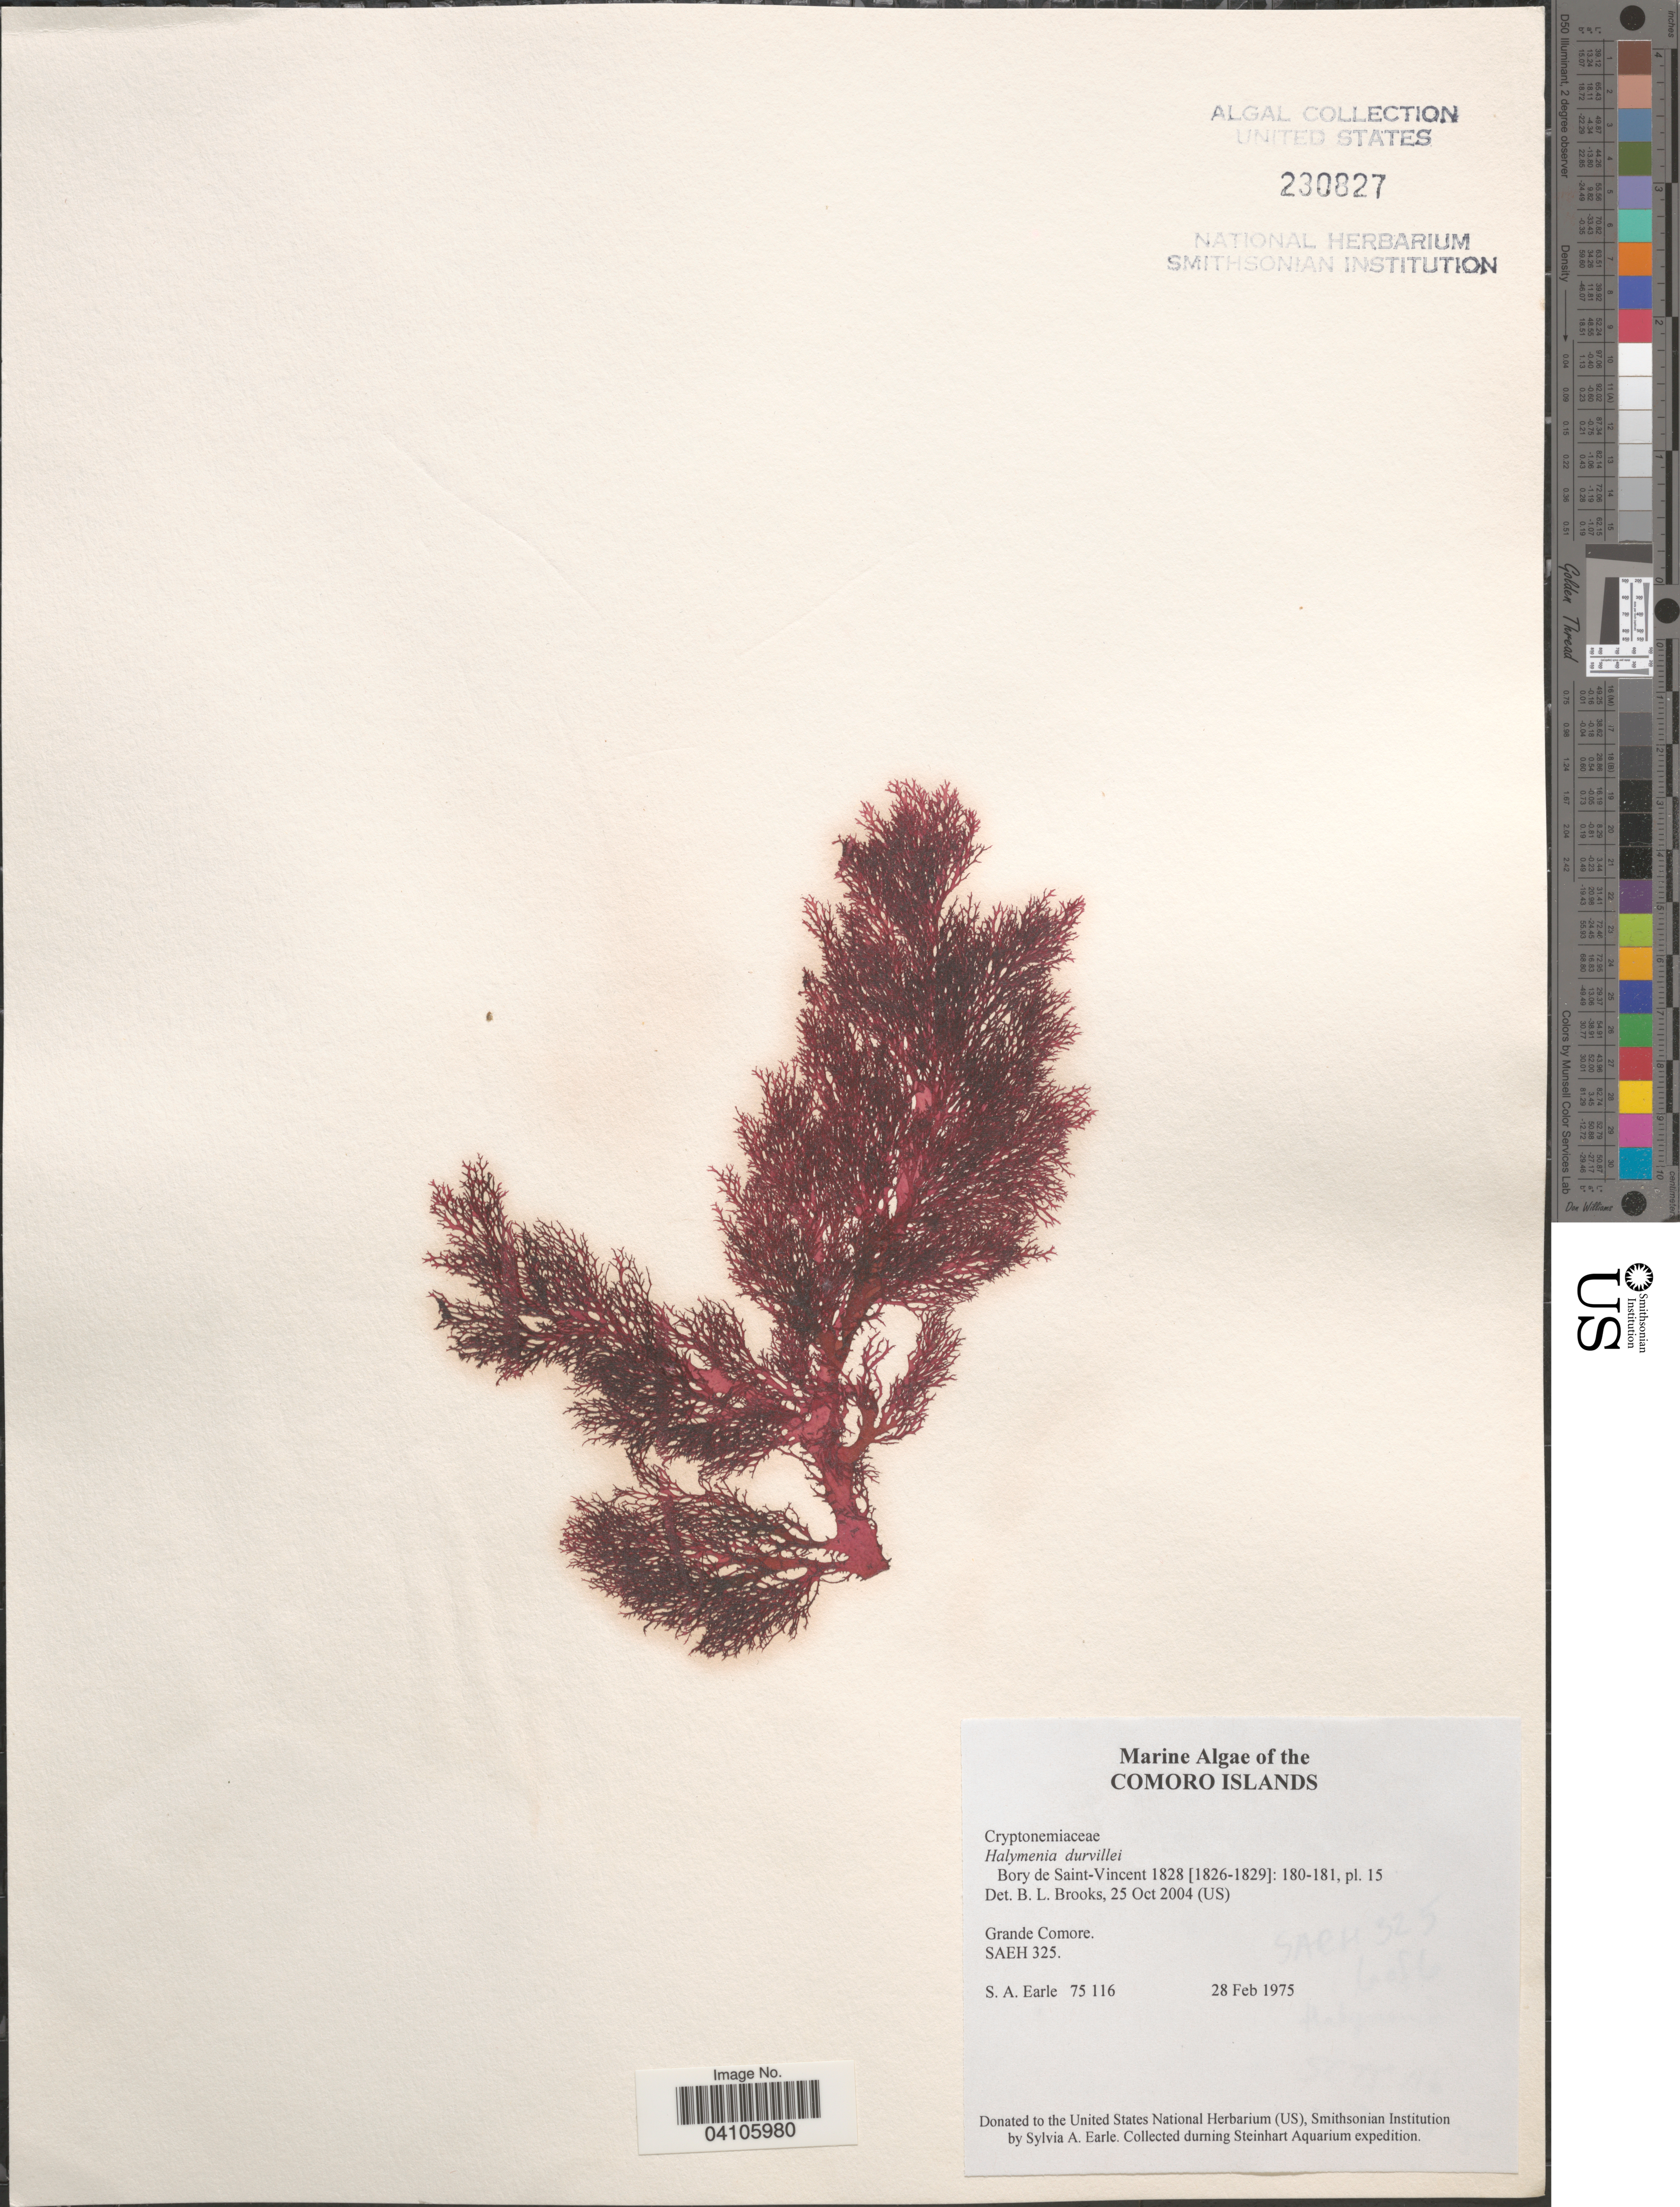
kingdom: Plantae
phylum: Rhodophyta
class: Florideophyceae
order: Halymeniales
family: Halymeniaceae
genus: Halymenia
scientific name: Halymenia durvillaei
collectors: S. A. Earle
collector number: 75116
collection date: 1975-02-28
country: Comoros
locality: Grande Comore. Steinhart Aquarium expedition.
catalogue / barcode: US 230827